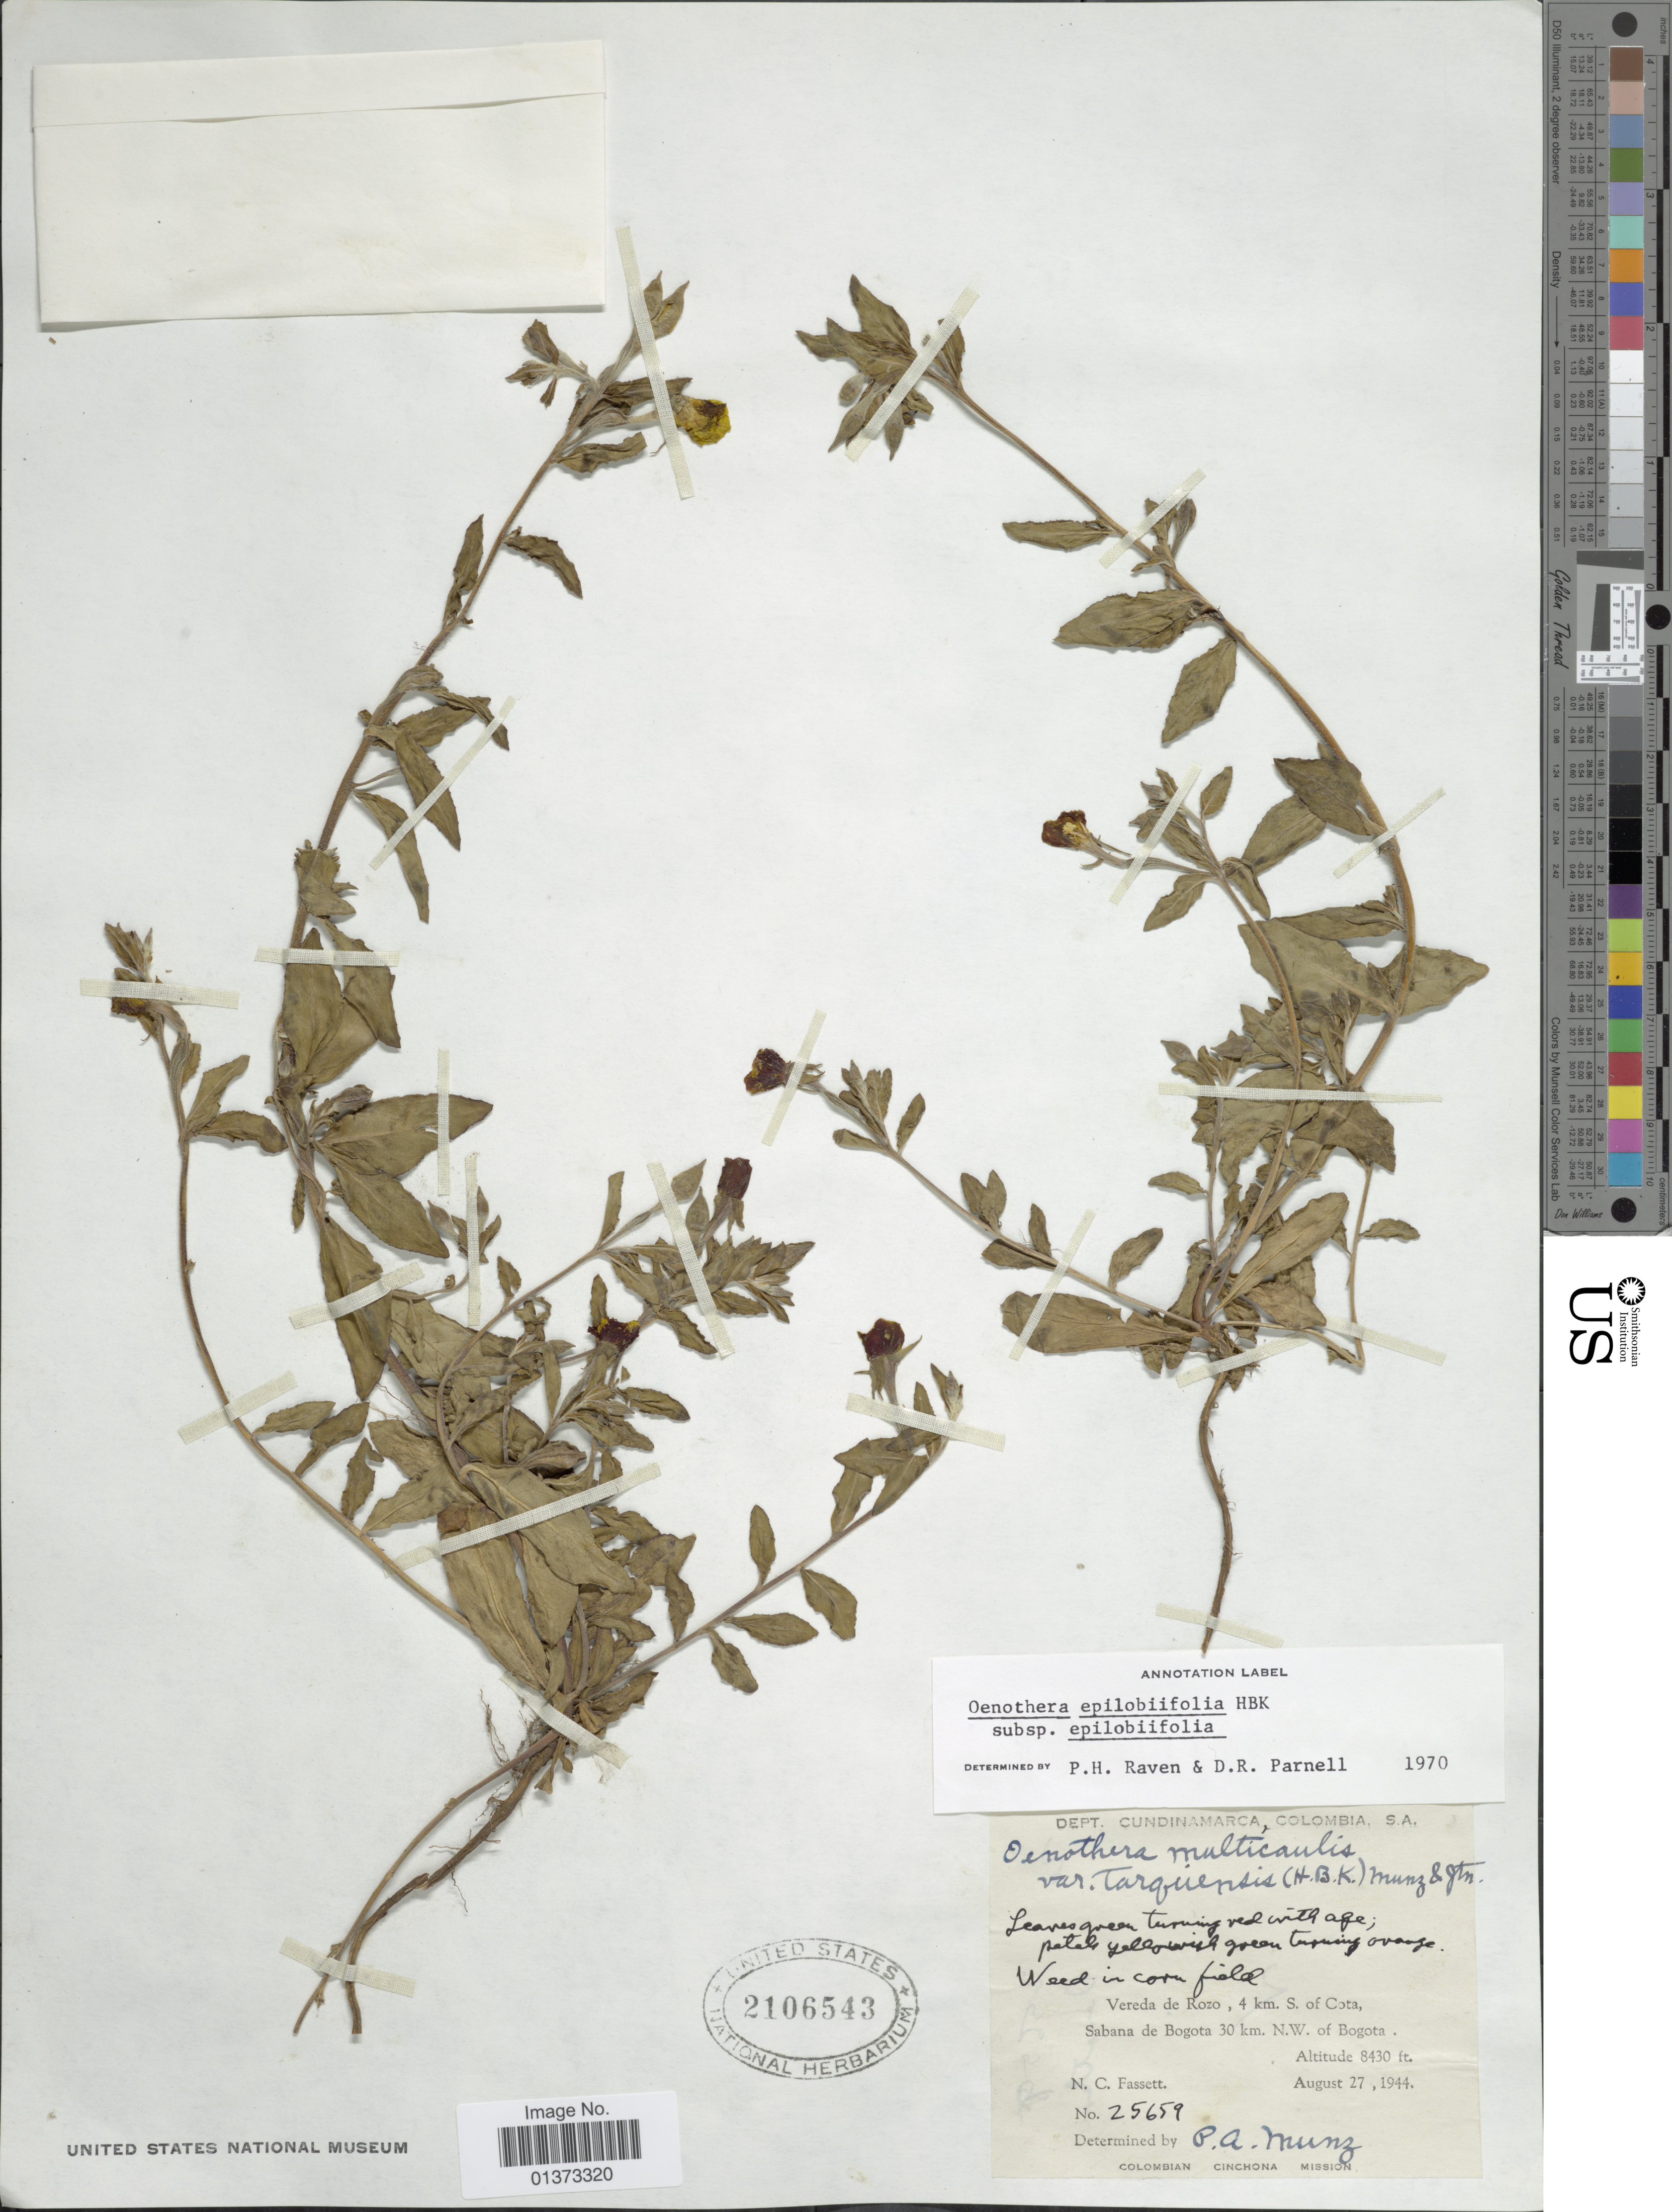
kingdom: Plantae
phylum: Tracheophyta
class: Magnoliopsida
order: Myrtales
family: Onagraceae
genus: Oenothera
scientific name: Oenothera epilobiifolia subsp. epilobiifolia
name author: Kunth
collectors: N. C. Fassett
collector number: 25659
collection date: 1944-08-27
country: Colombia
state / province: Cundinamarca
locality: Vereda de Rozo, 4 km. S. of Cota, Sabana de Bogota 30 km. N. W. of Bogota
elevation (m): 2569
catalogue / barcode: US 2106543